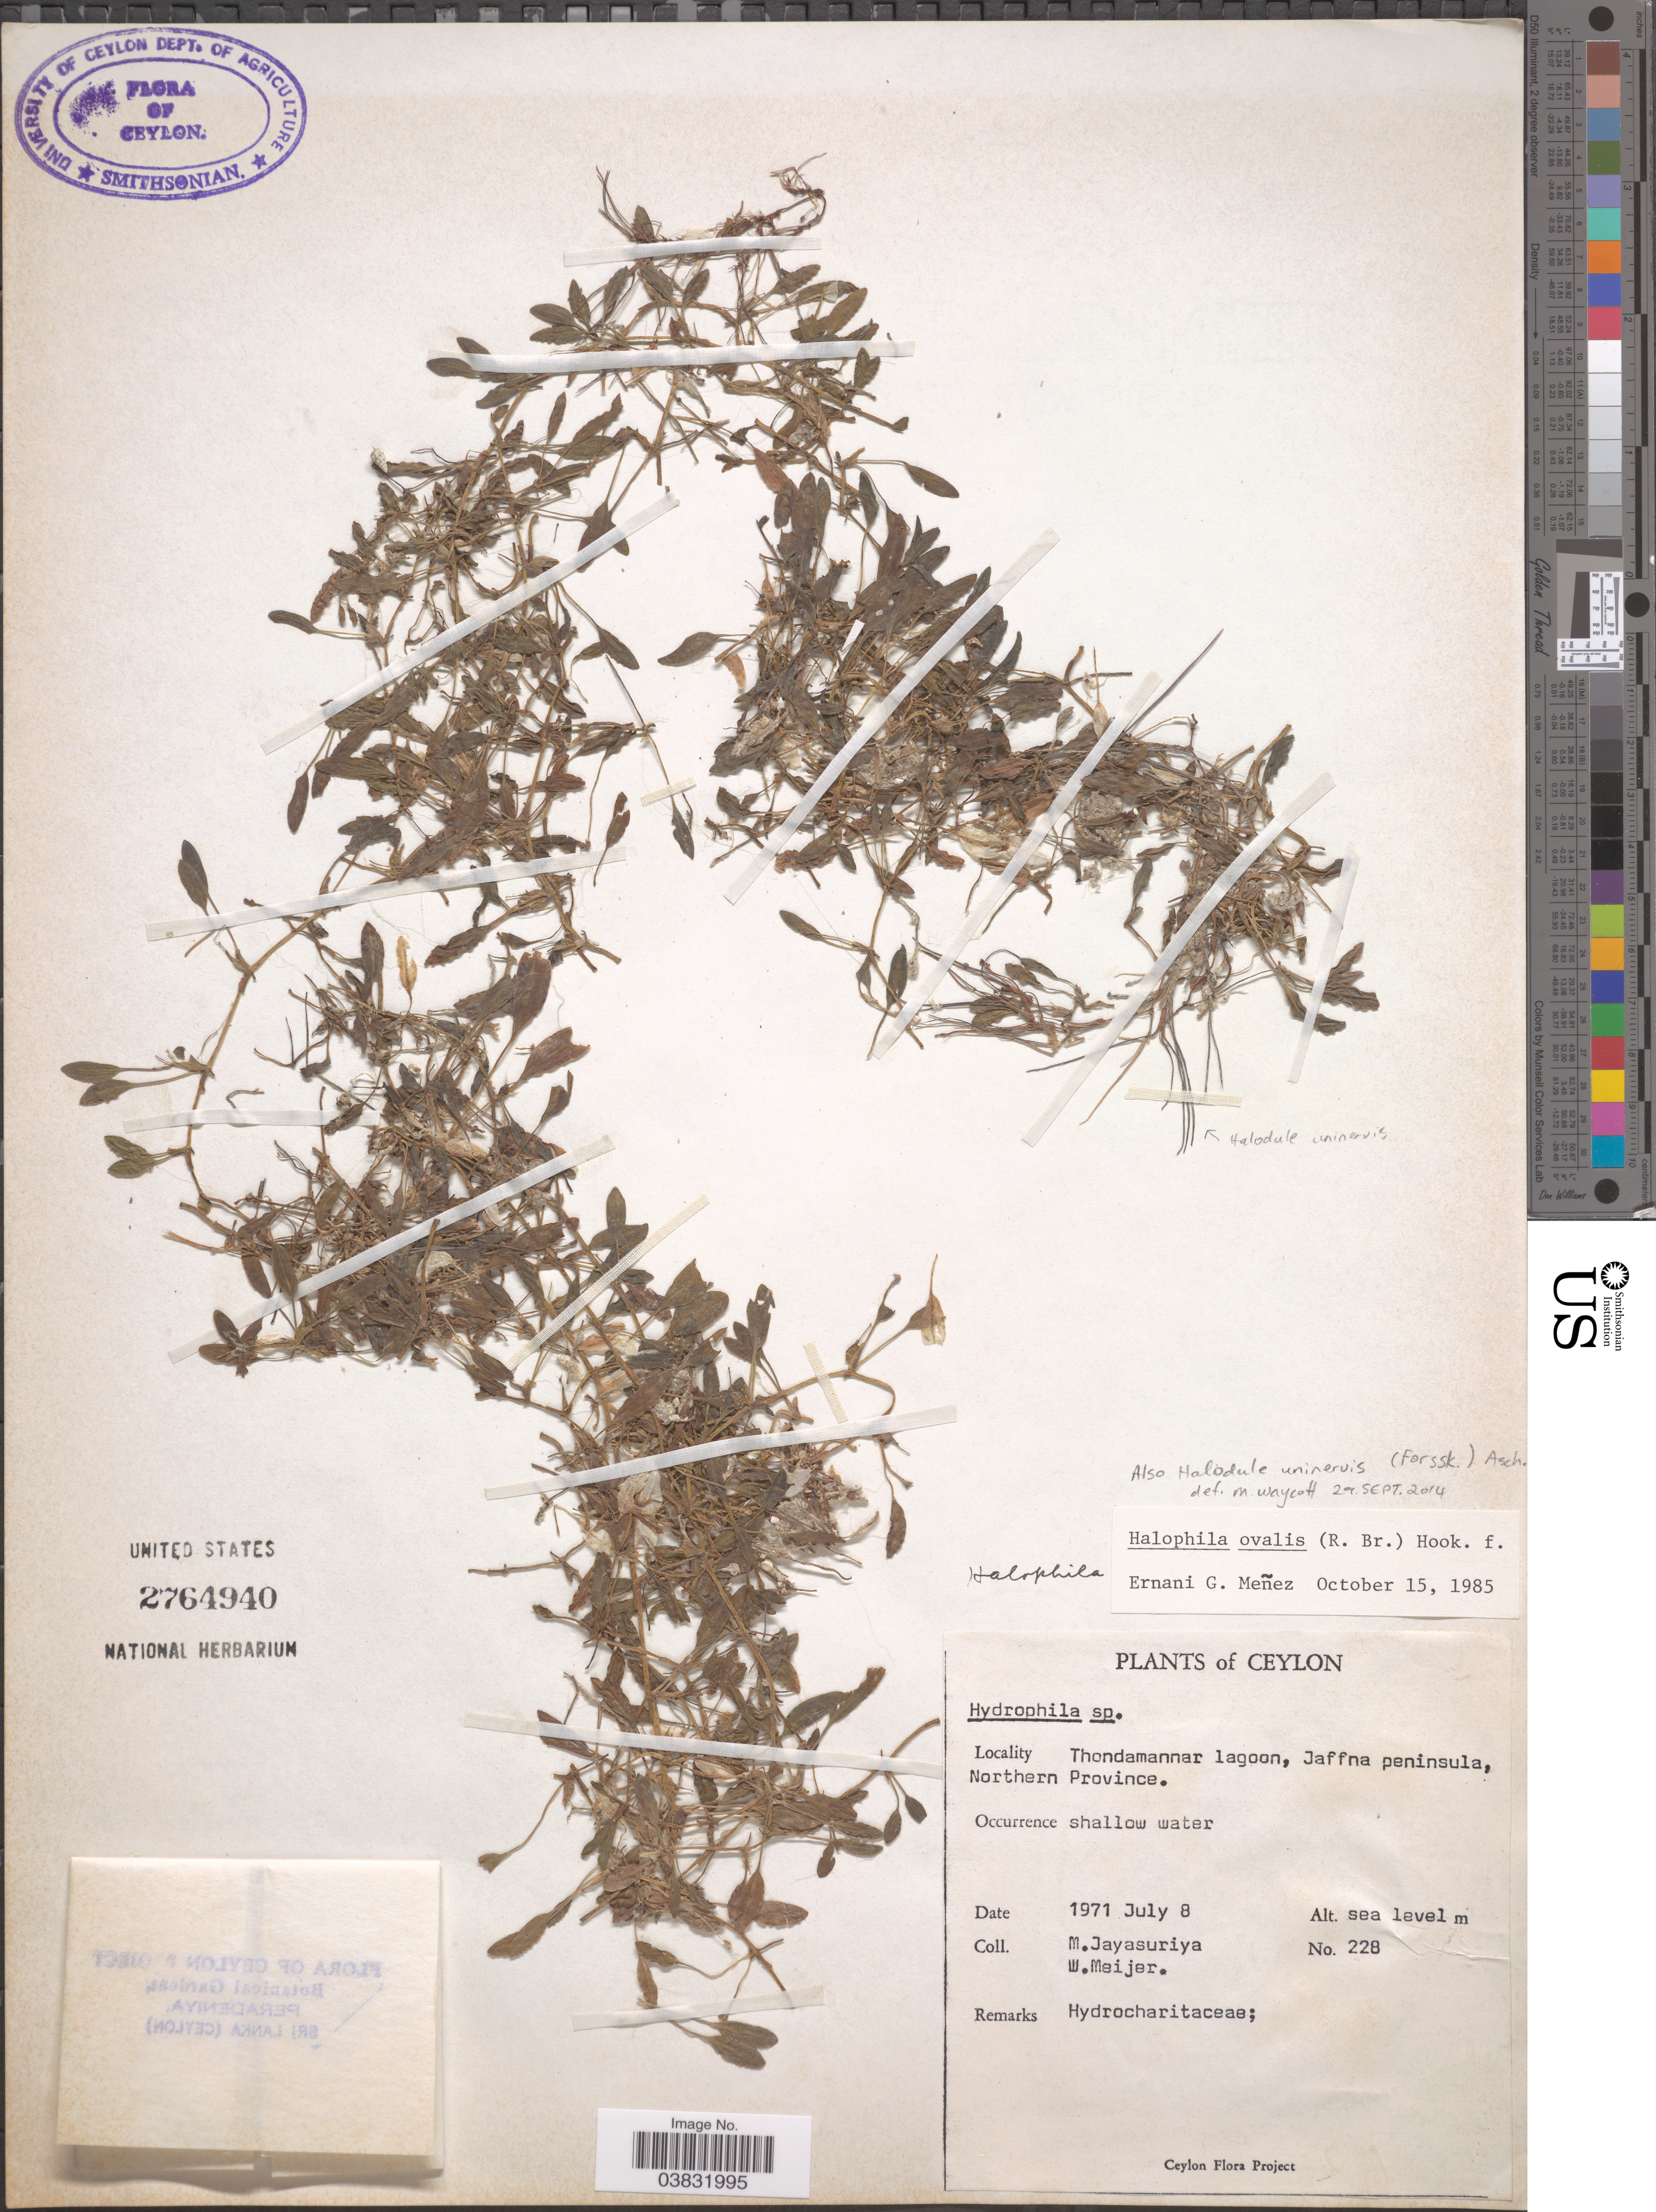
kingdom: Plantae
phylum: Tracheophyta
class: Liliopsida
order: Alismatales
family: Hydrocharitaceae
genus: Halophila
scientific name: Halophila ovalis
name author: (R. Br.) Hook. f.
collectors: M. Jayasuriya & W. Meijer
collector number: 228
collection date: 1971-07-08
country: Sri Lanka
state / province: Northern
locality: Ceylon. Thondamannar lagoon, Jaffna peninsula.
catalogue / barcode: US 2764940